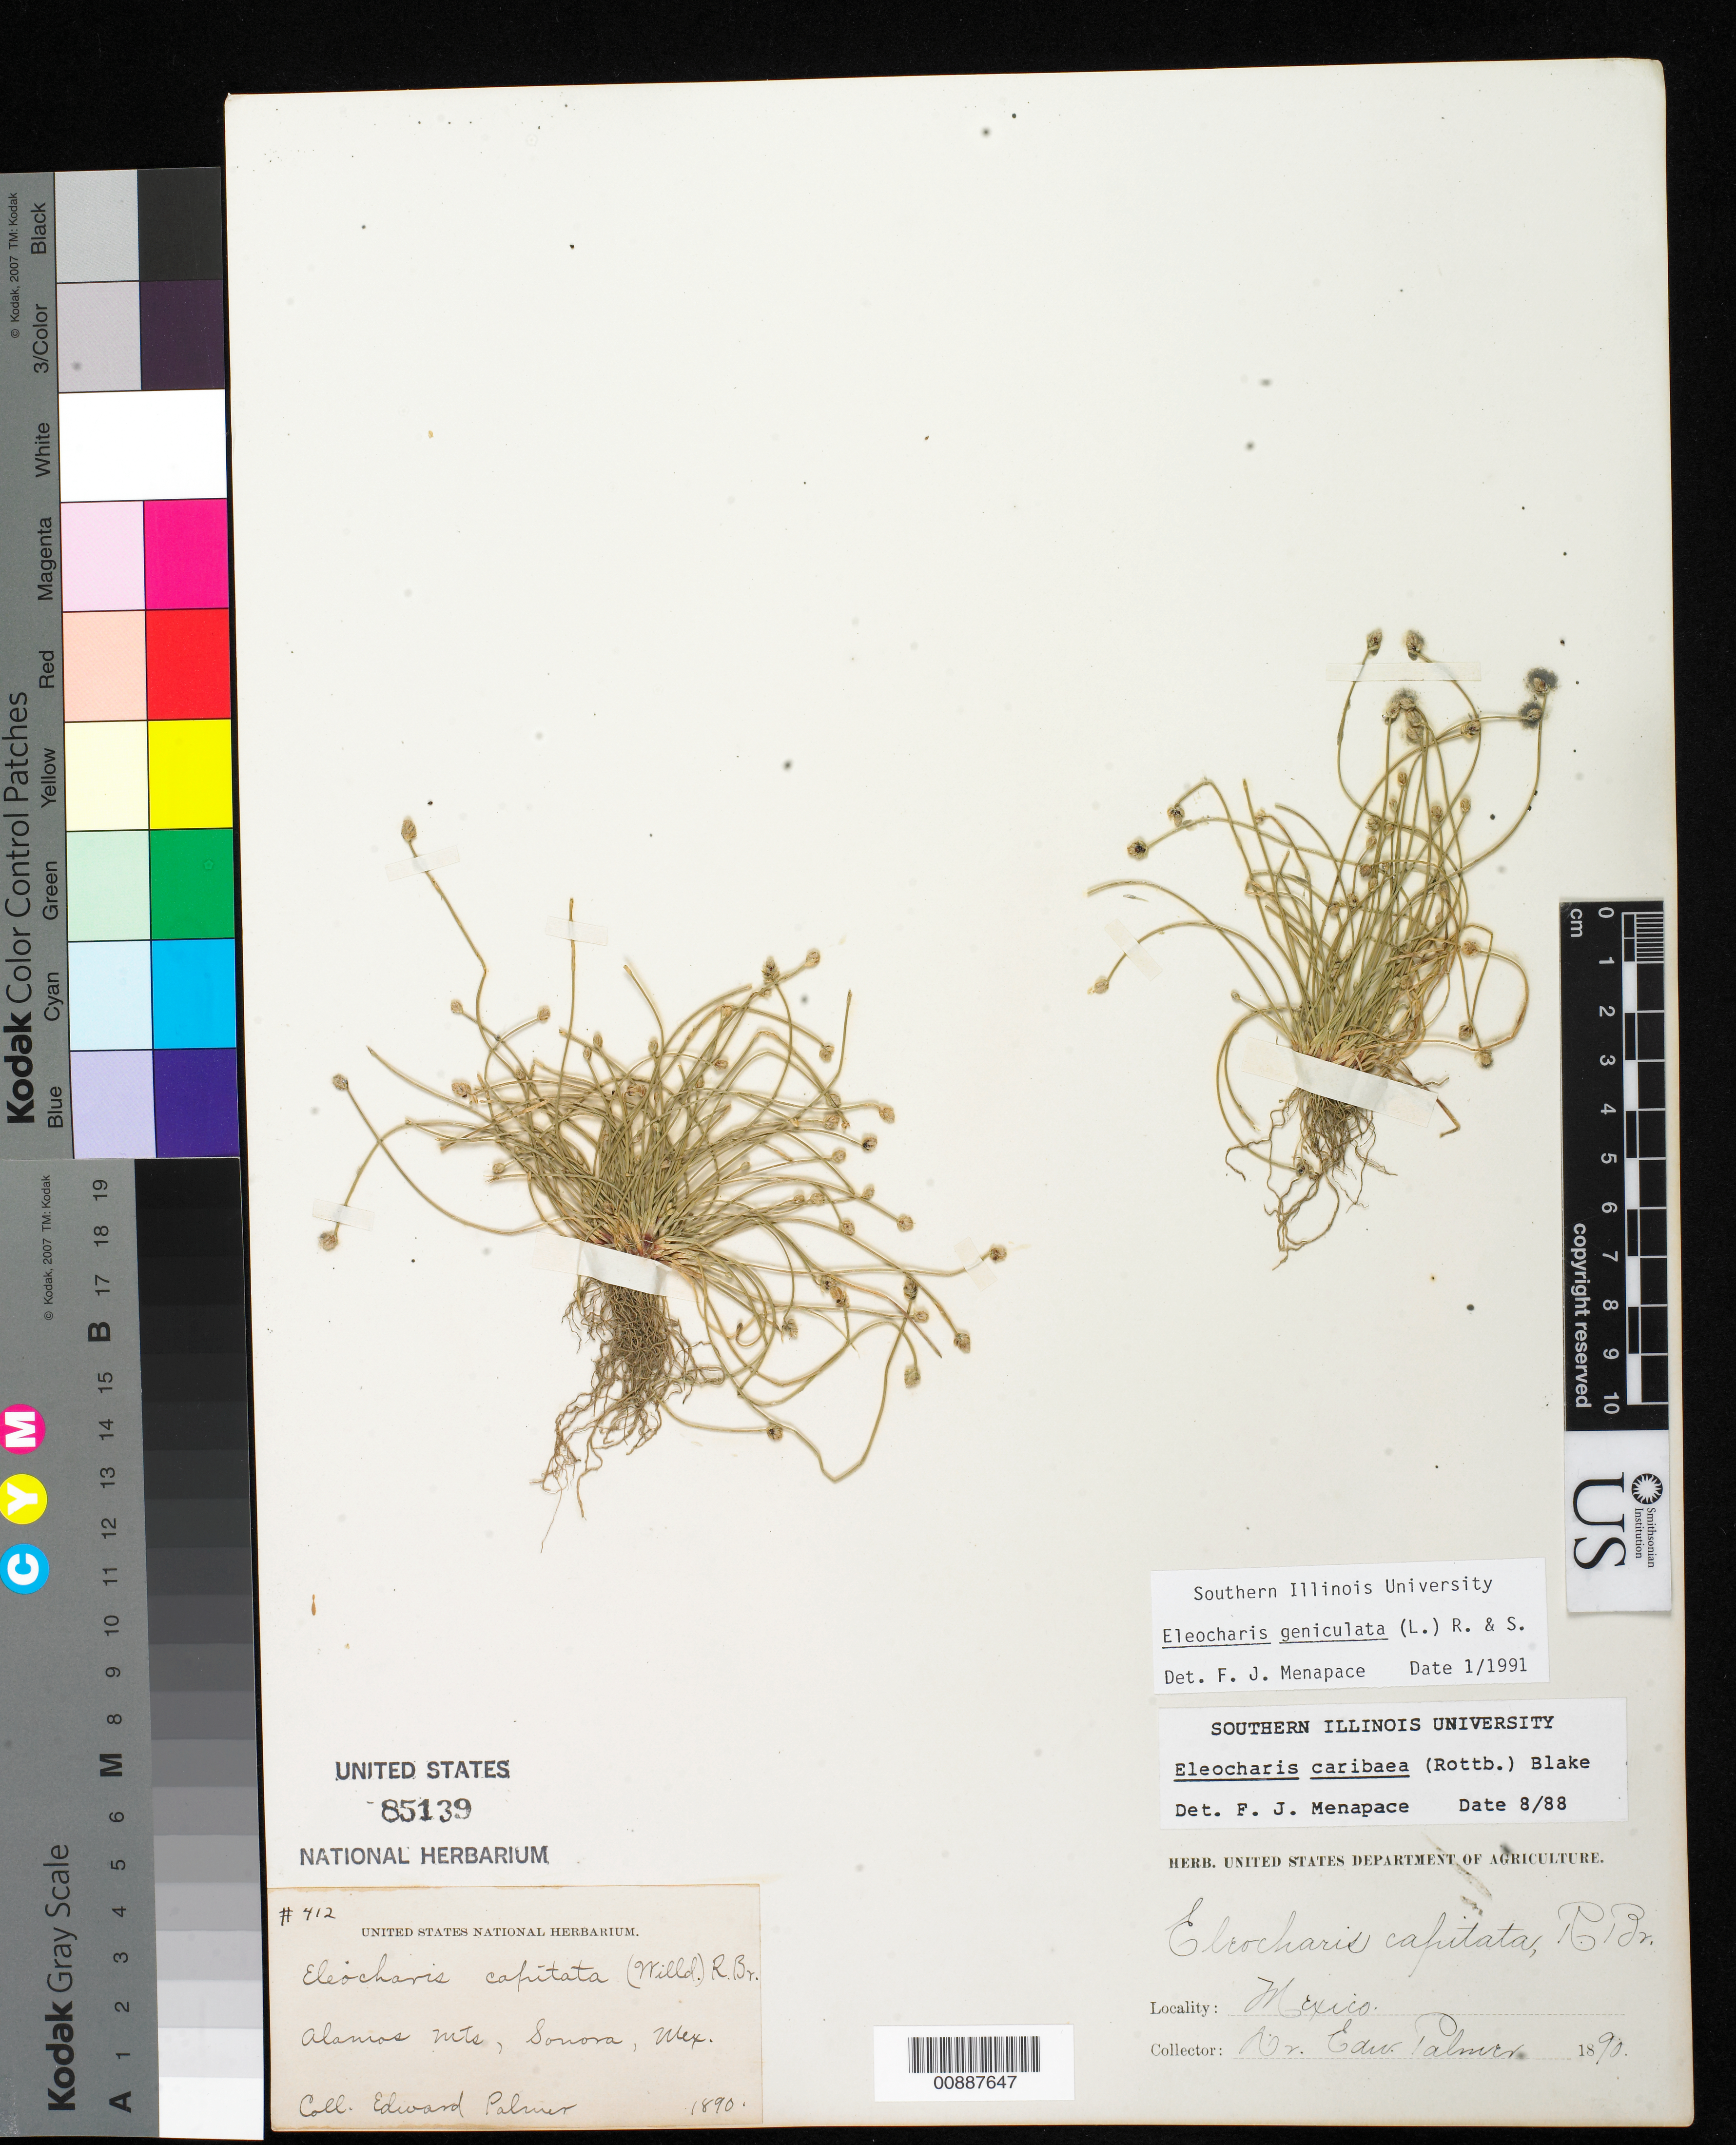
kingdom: Plantae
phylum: Tracheophyta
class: Liliopsida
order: Poales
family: Cyperaceae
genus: Eleocharis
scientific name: Eleocharis geniculata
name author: (L.) Roem. & Schult.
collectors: E. Palmer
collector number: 412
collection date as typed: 1890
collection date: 1890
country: Mexico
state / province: Sonora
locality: Alamos Mts., Sonora.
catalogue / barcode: US 85139